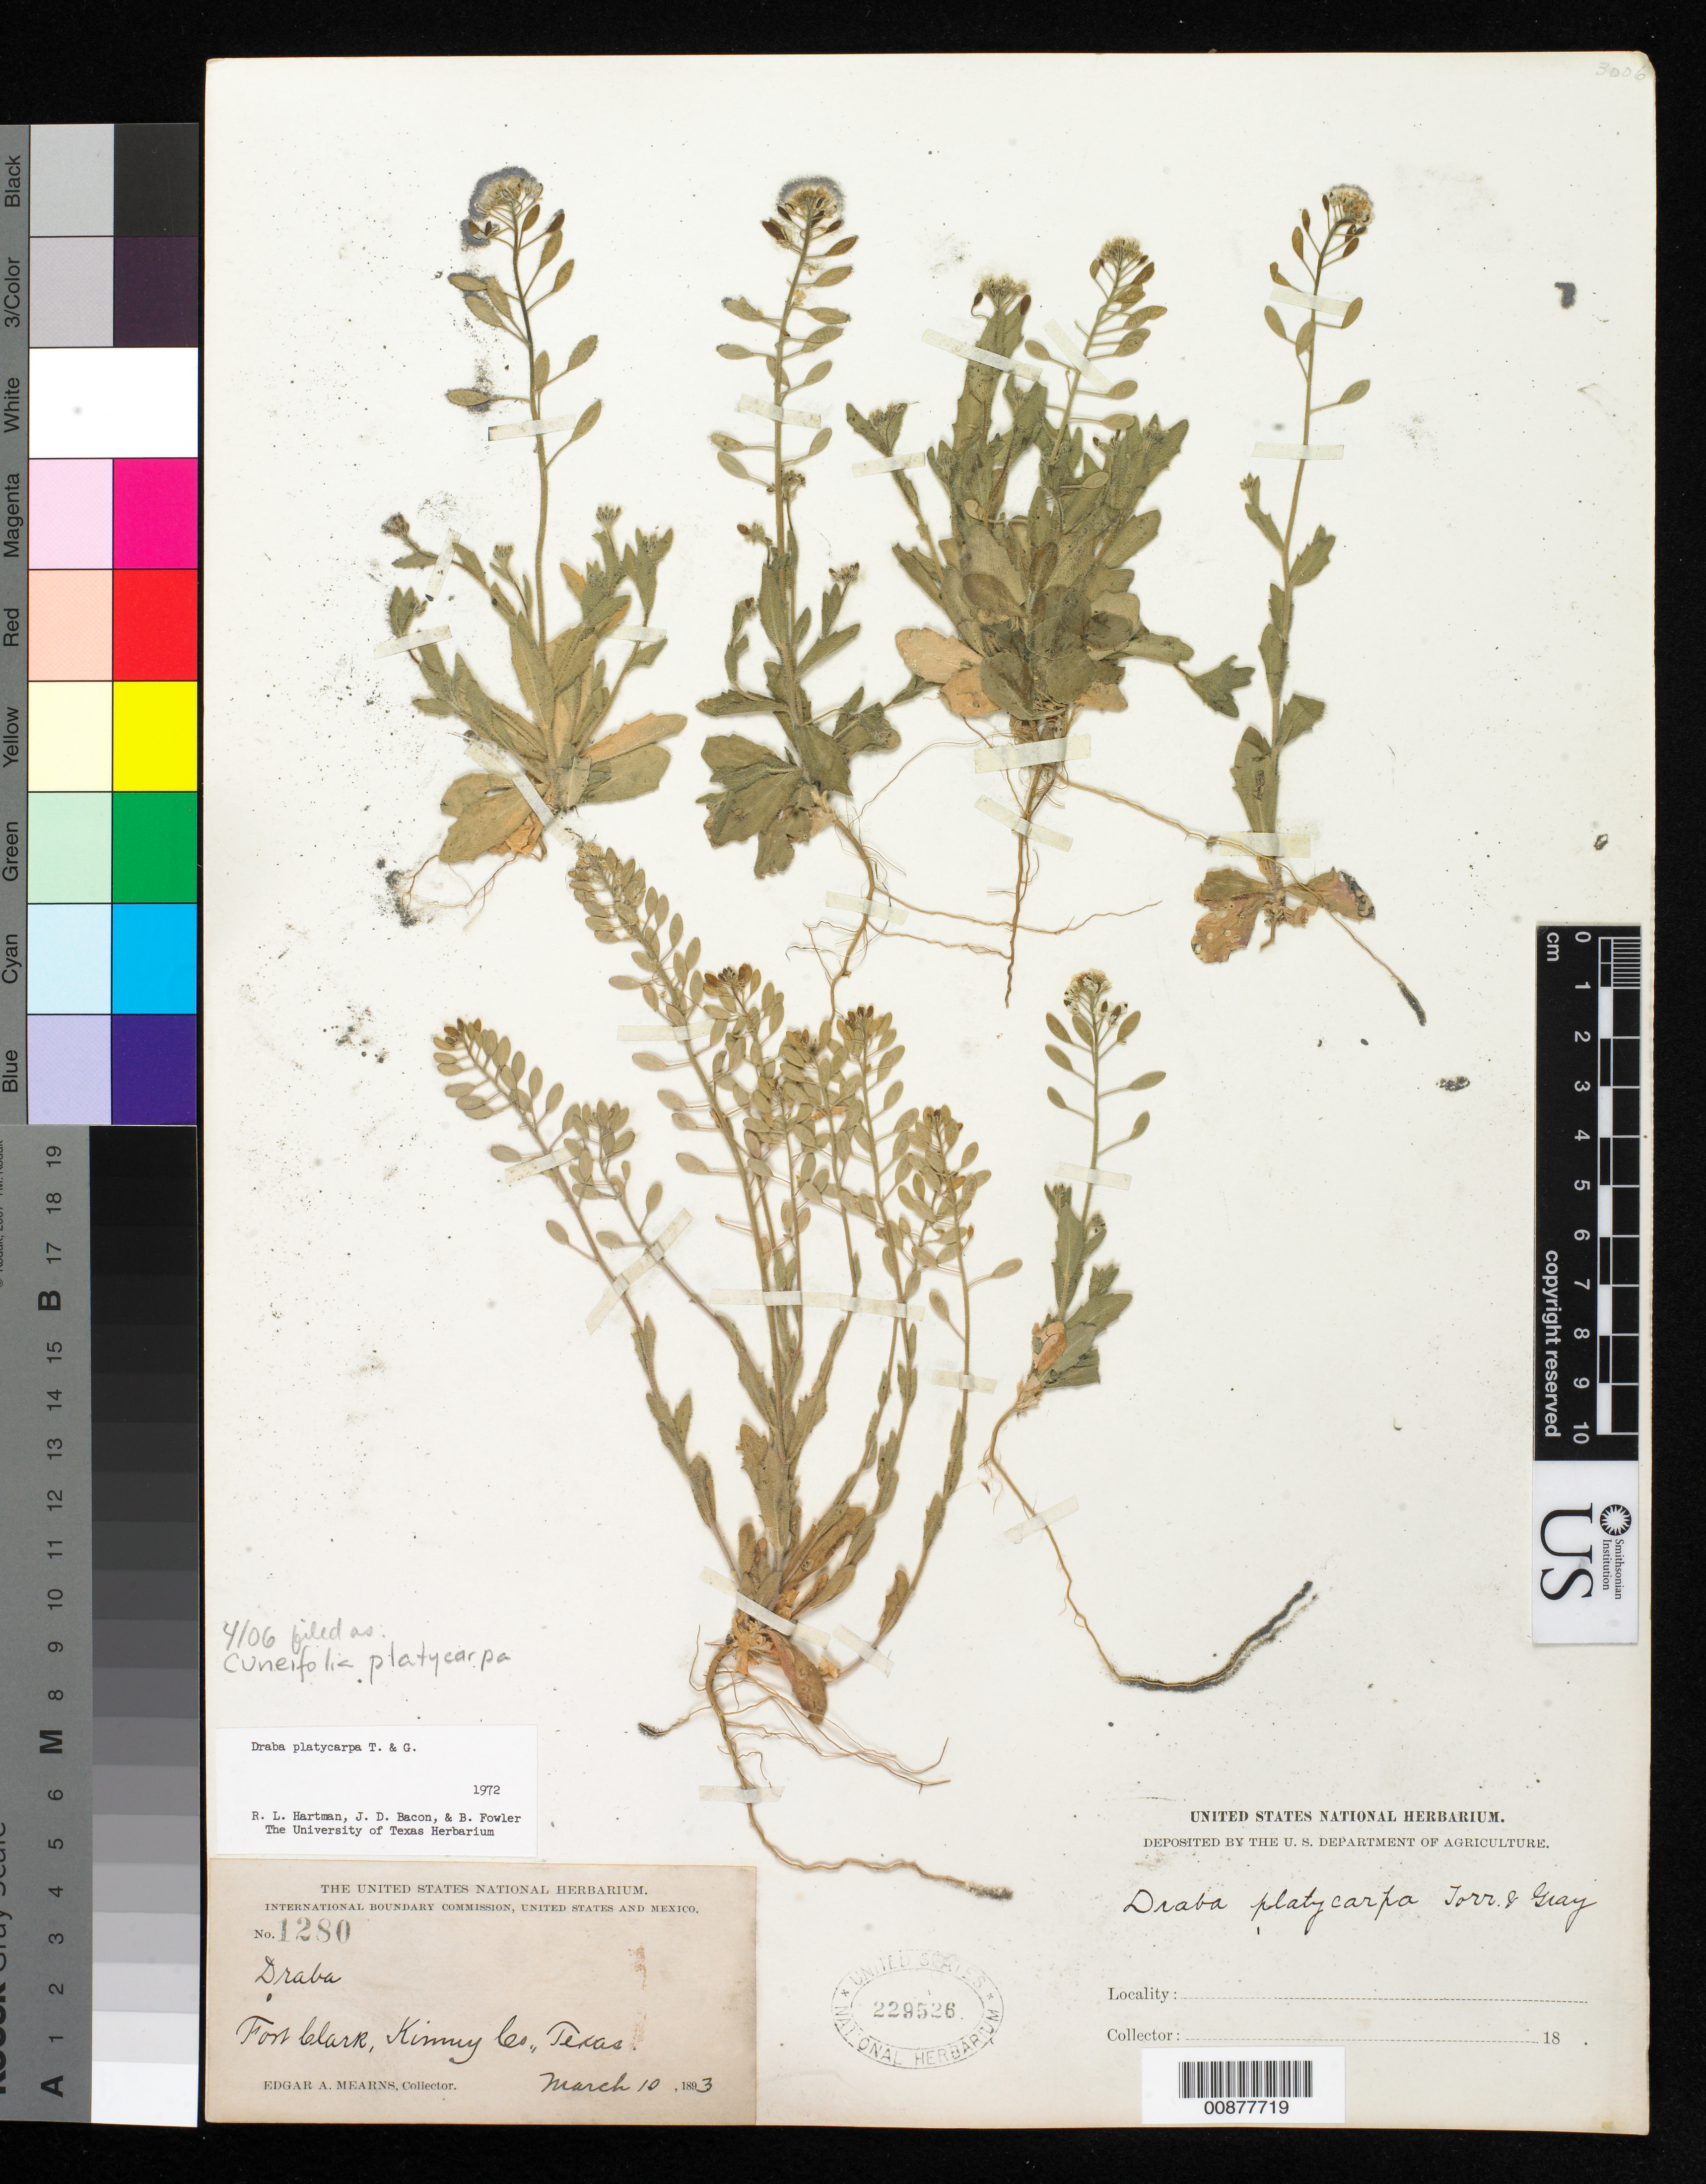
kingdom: Plantae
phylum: Tracheophyta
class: Magnoliopsida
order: Brassicales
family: Brassicaceae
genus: Draba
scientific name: Draba cuneifolia var. platycarpa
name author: (Torr. & A. Gray) S. Watson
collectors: E. A. Mearns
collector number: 1280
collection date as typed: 10 Mar 1893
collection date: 1893-03-10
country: United States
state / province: Texas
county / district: Kinney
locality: Fort Clark, Kinney County, Texas.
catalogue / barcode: US 229526